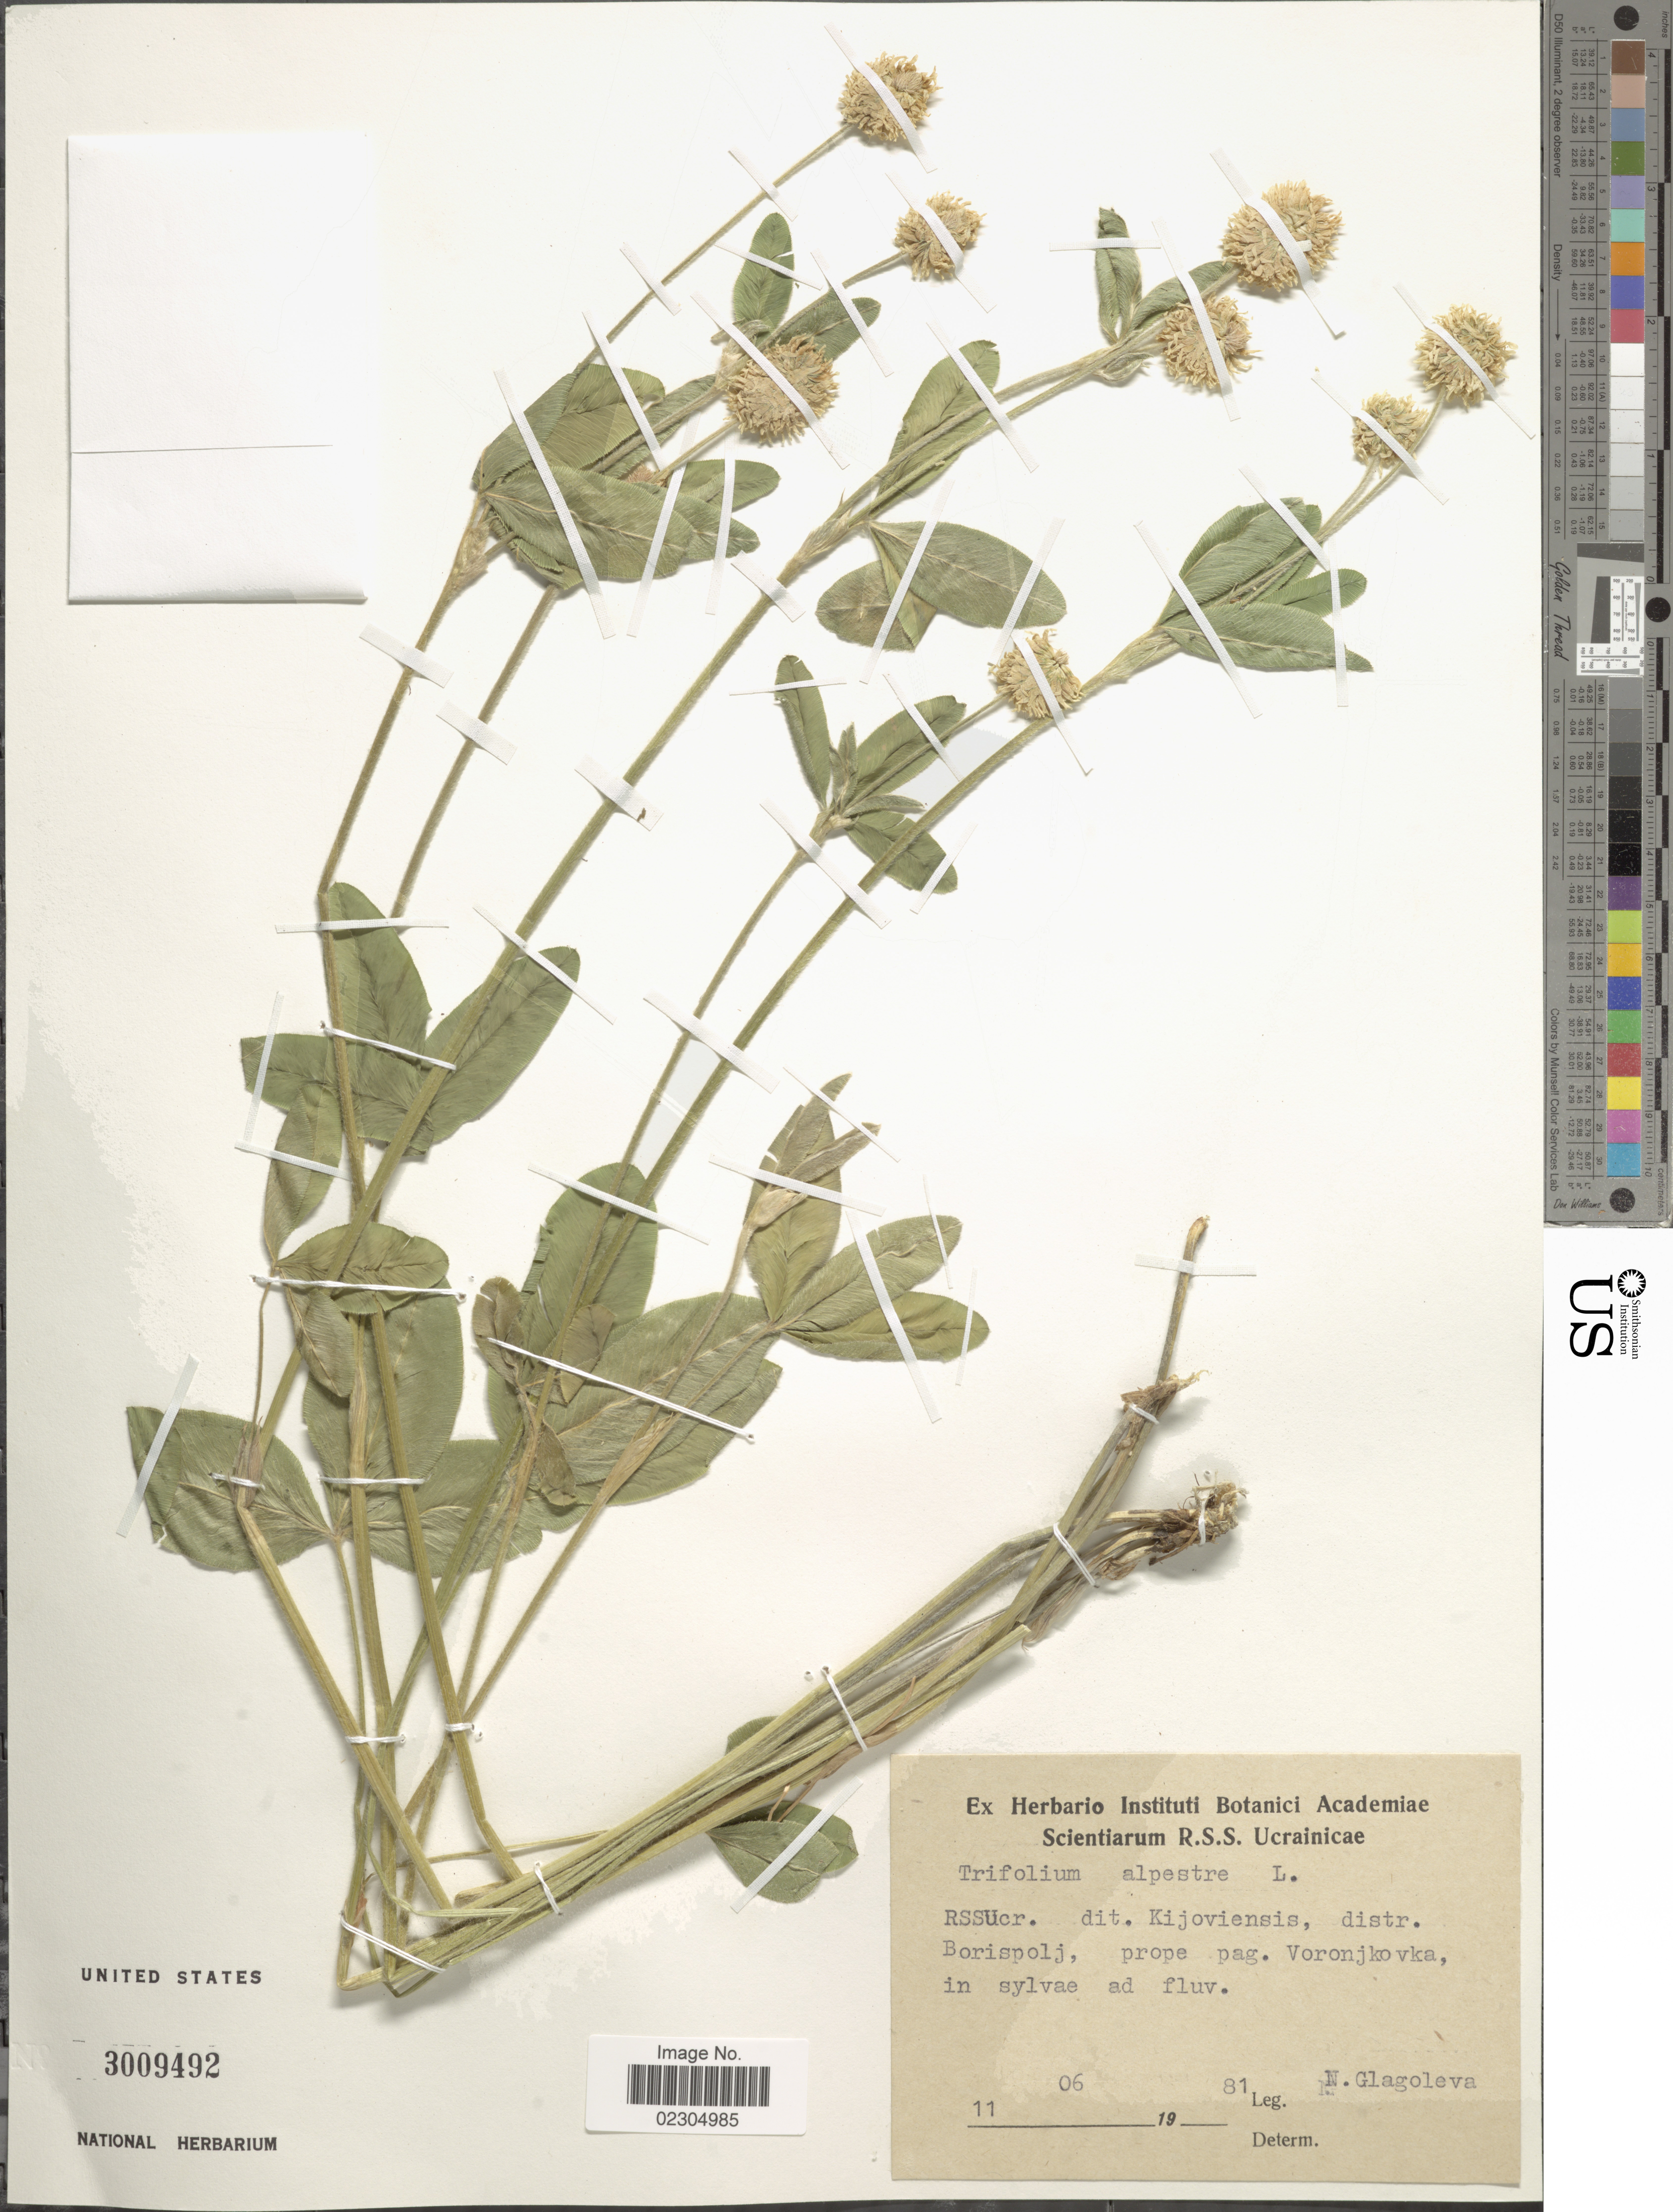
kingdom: Plantae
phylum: Tracheophyta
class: Magnoliopsida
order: Fabales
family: Fabaceae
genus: Trifolium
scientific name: Trifolium alpestre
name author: L.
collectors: N. Glagoleva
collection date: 1981-06-11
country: Ukraine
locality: RSSUcr. dit. Kijoviensis, distr. Borispolj, prope pag. Voronjkovka.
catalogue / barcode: US 3009492